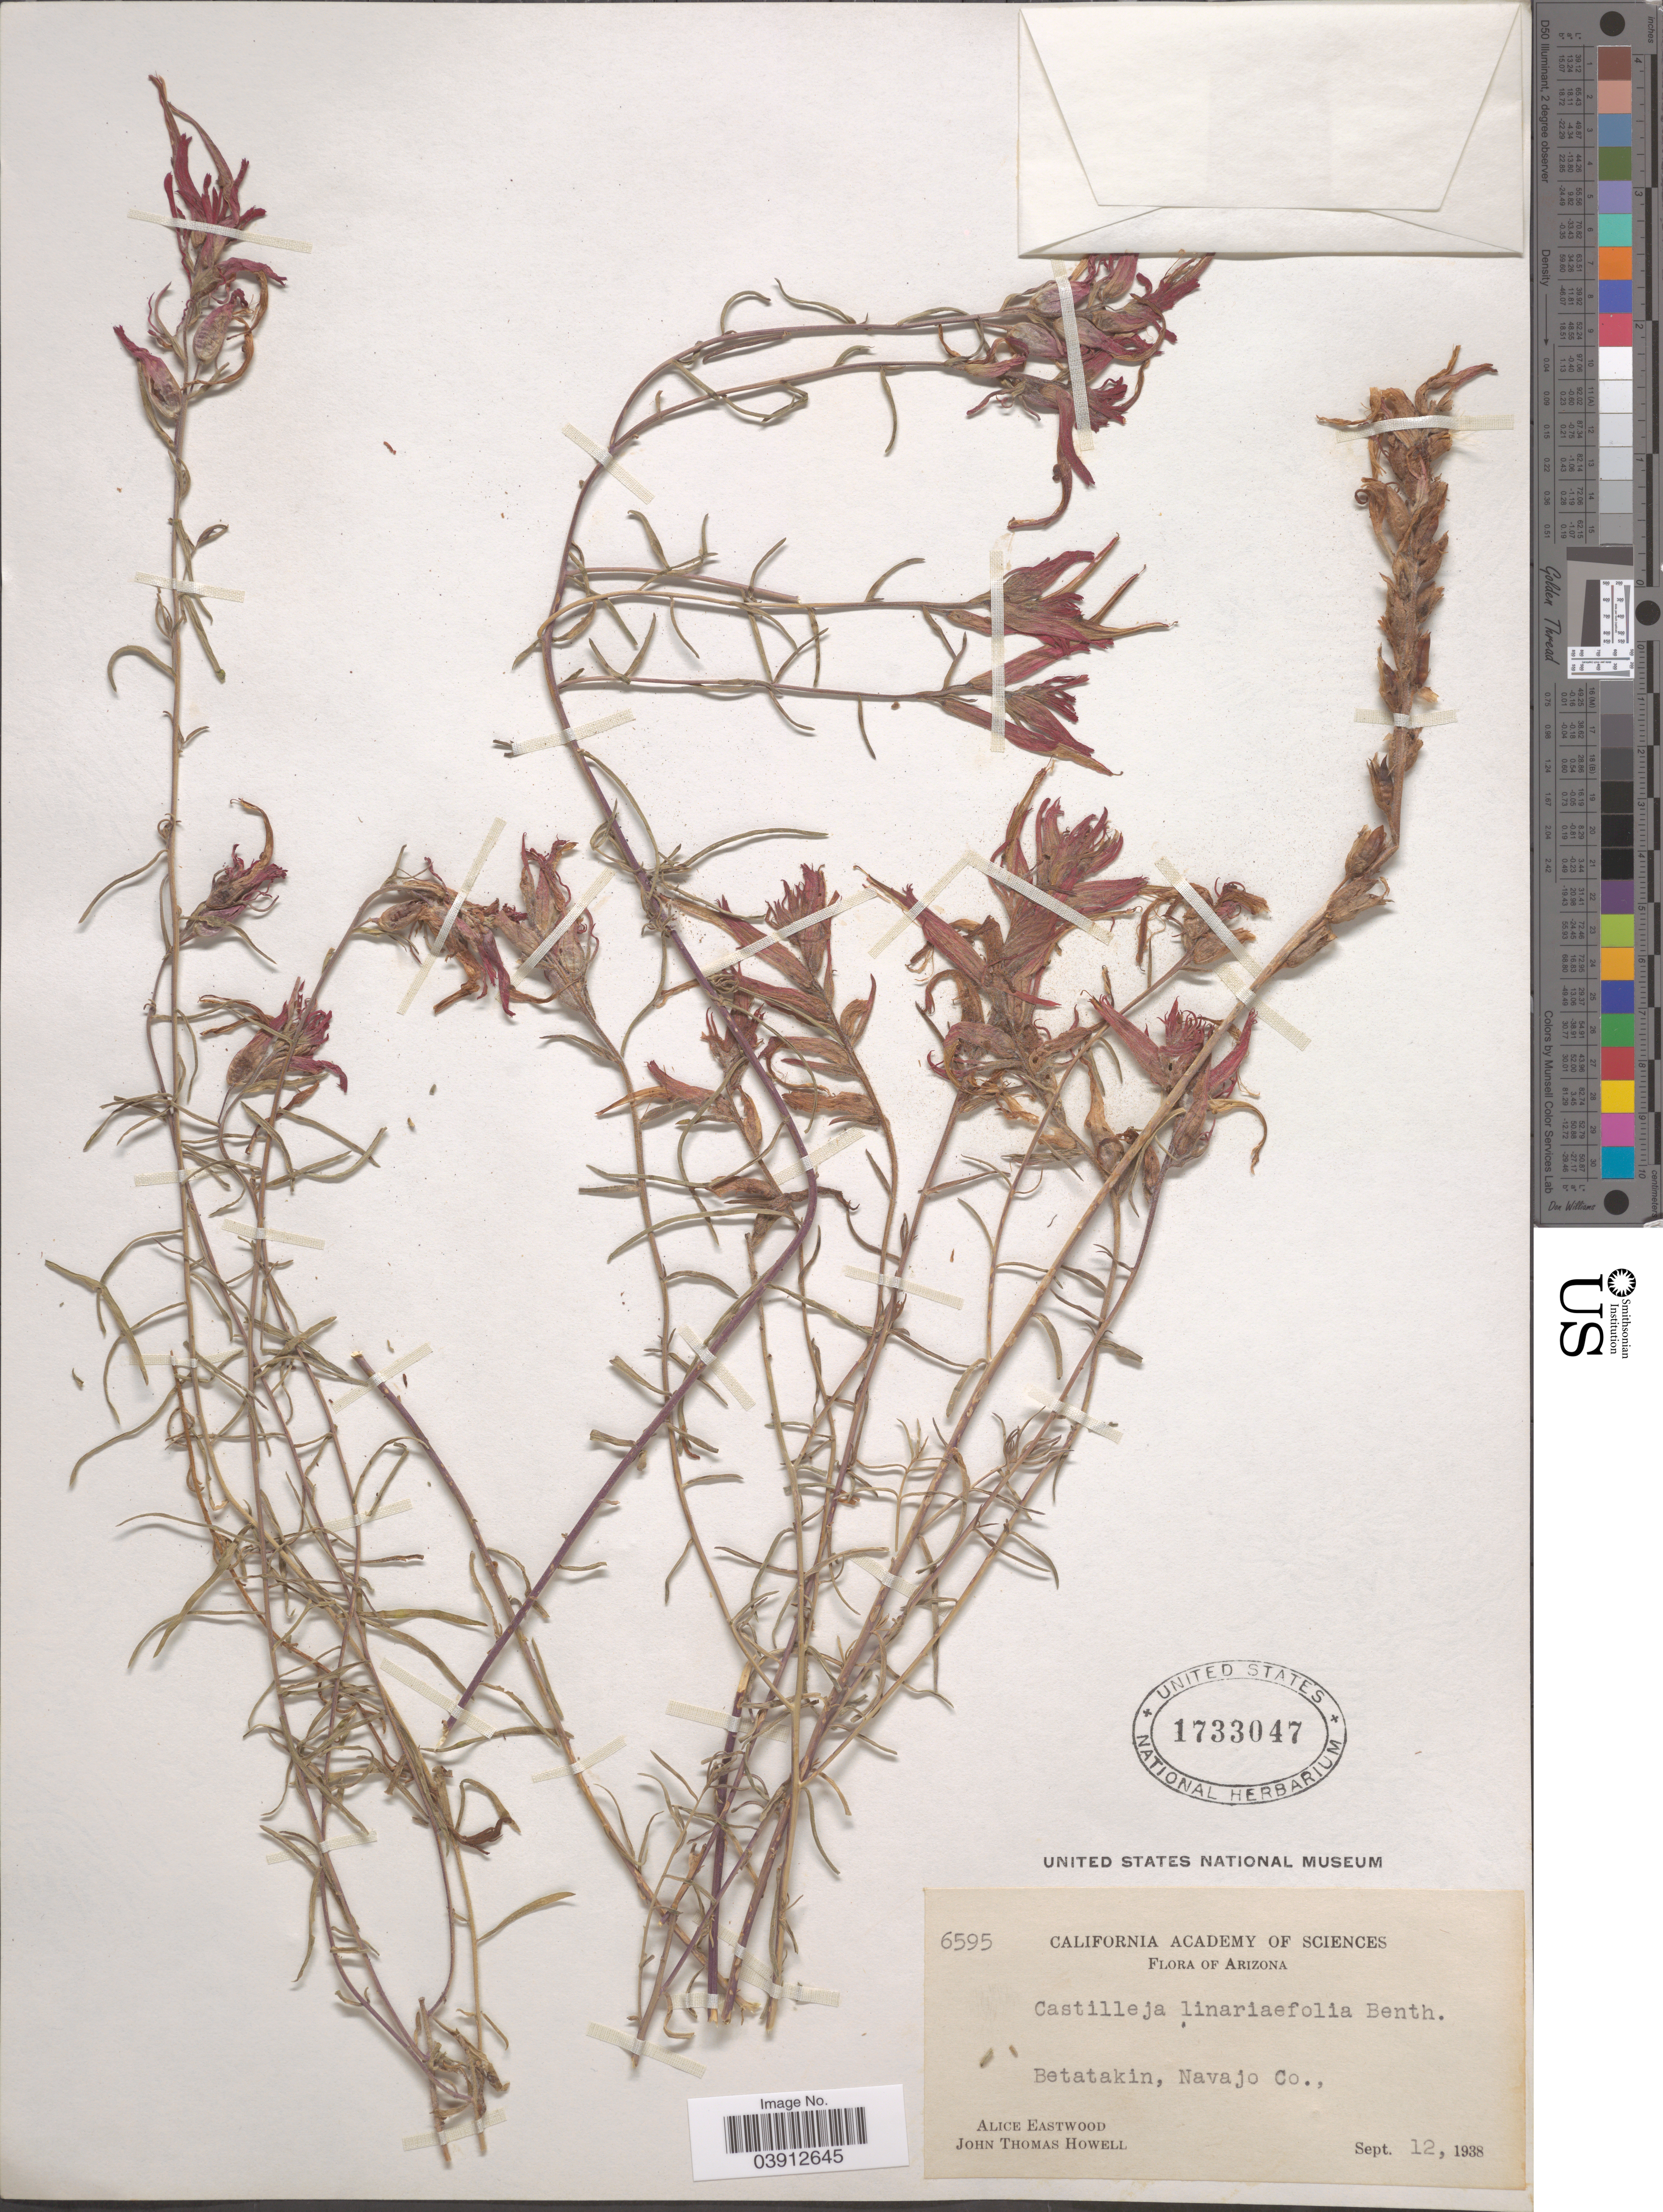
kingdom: Plantae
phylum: Tracheophyta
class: Magnoliopsida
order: Lamiales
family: Orobanchaceae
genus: Castilleja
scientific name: Castilleja linariifolia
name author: Benth.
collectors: A. Eastwood & J. T. Howell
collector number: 6595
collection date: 1938-09-12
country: United States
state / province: Arizona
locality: Betatakin, Navajo Co.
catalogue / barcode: US 1733047